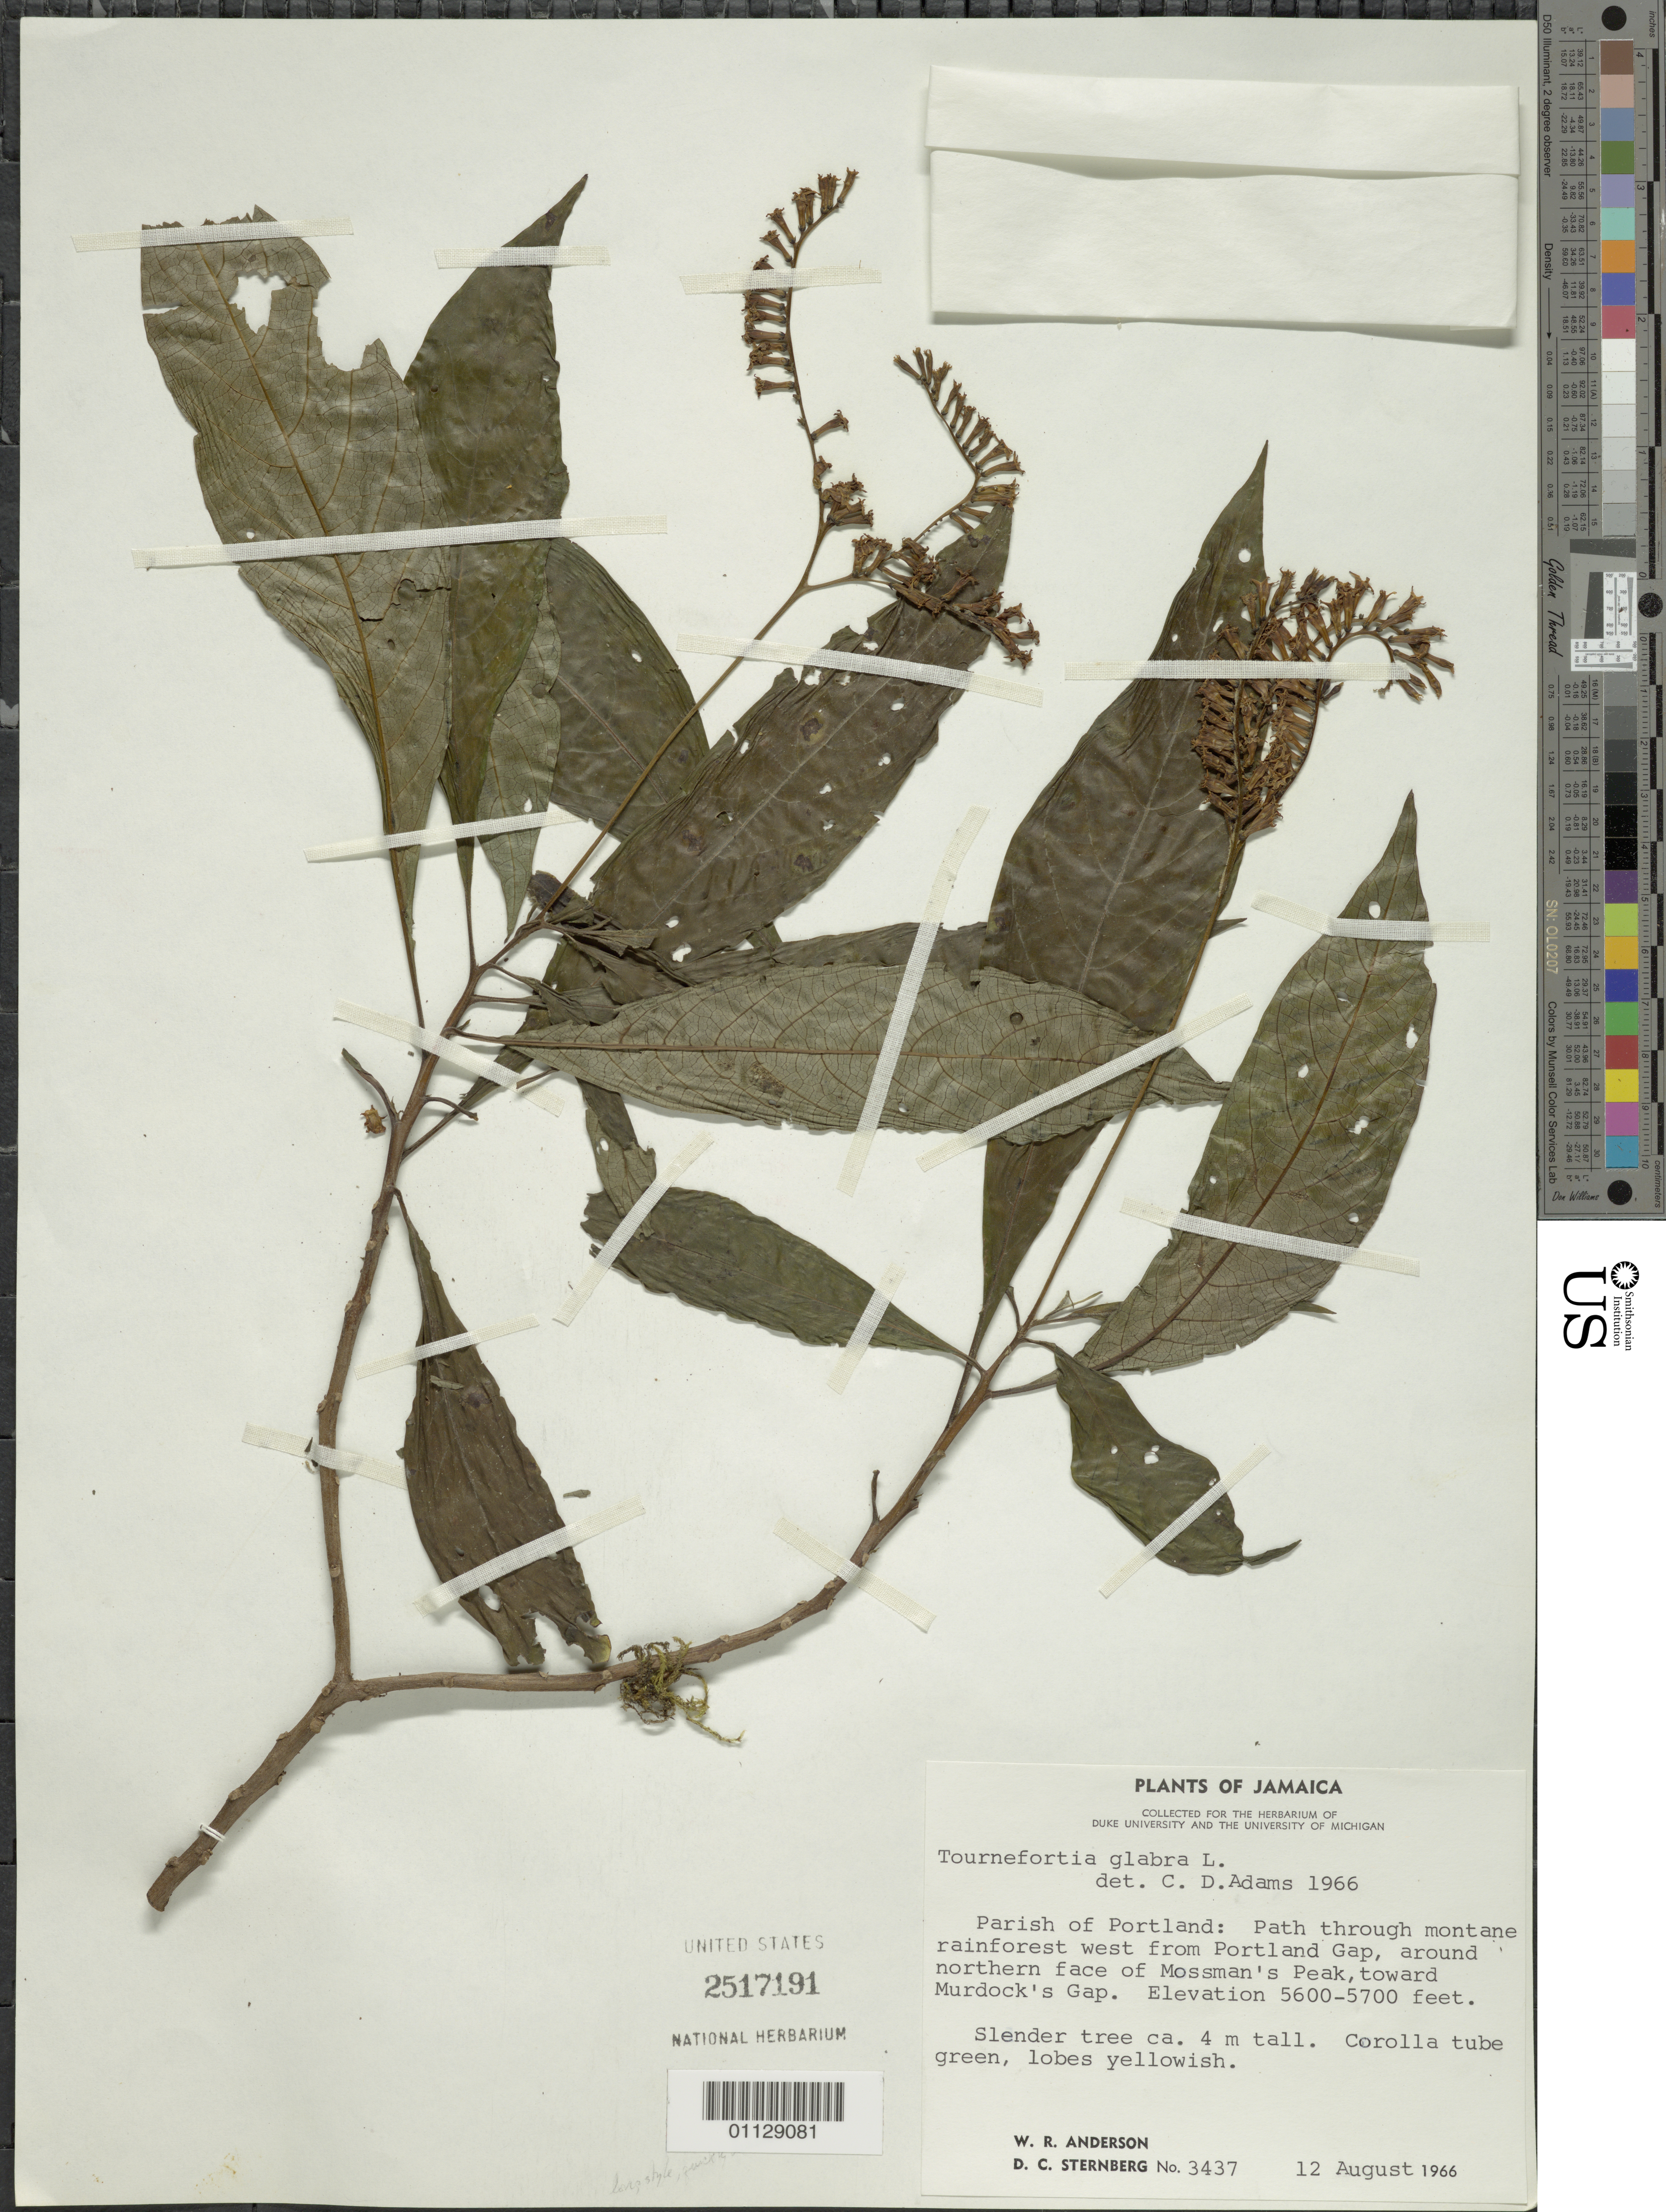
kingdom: Plantae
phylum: Tracheophyta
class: Magnoliopsida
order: Boraginales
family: Heliotropiaceae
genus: Tournefortia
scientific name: Tournefortia glabra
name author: L.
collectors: W. R. Anderson & D. Sternberg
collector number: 3437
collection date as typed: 12 Aug 1966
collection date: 1966-08-12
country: Jamaica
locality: Parish of Portland: Path through montane rainforest west from Portland Gap, around northern face of Mossman's Peak, toward Murdock's Gap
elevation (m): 1707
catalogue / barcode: US 2517191